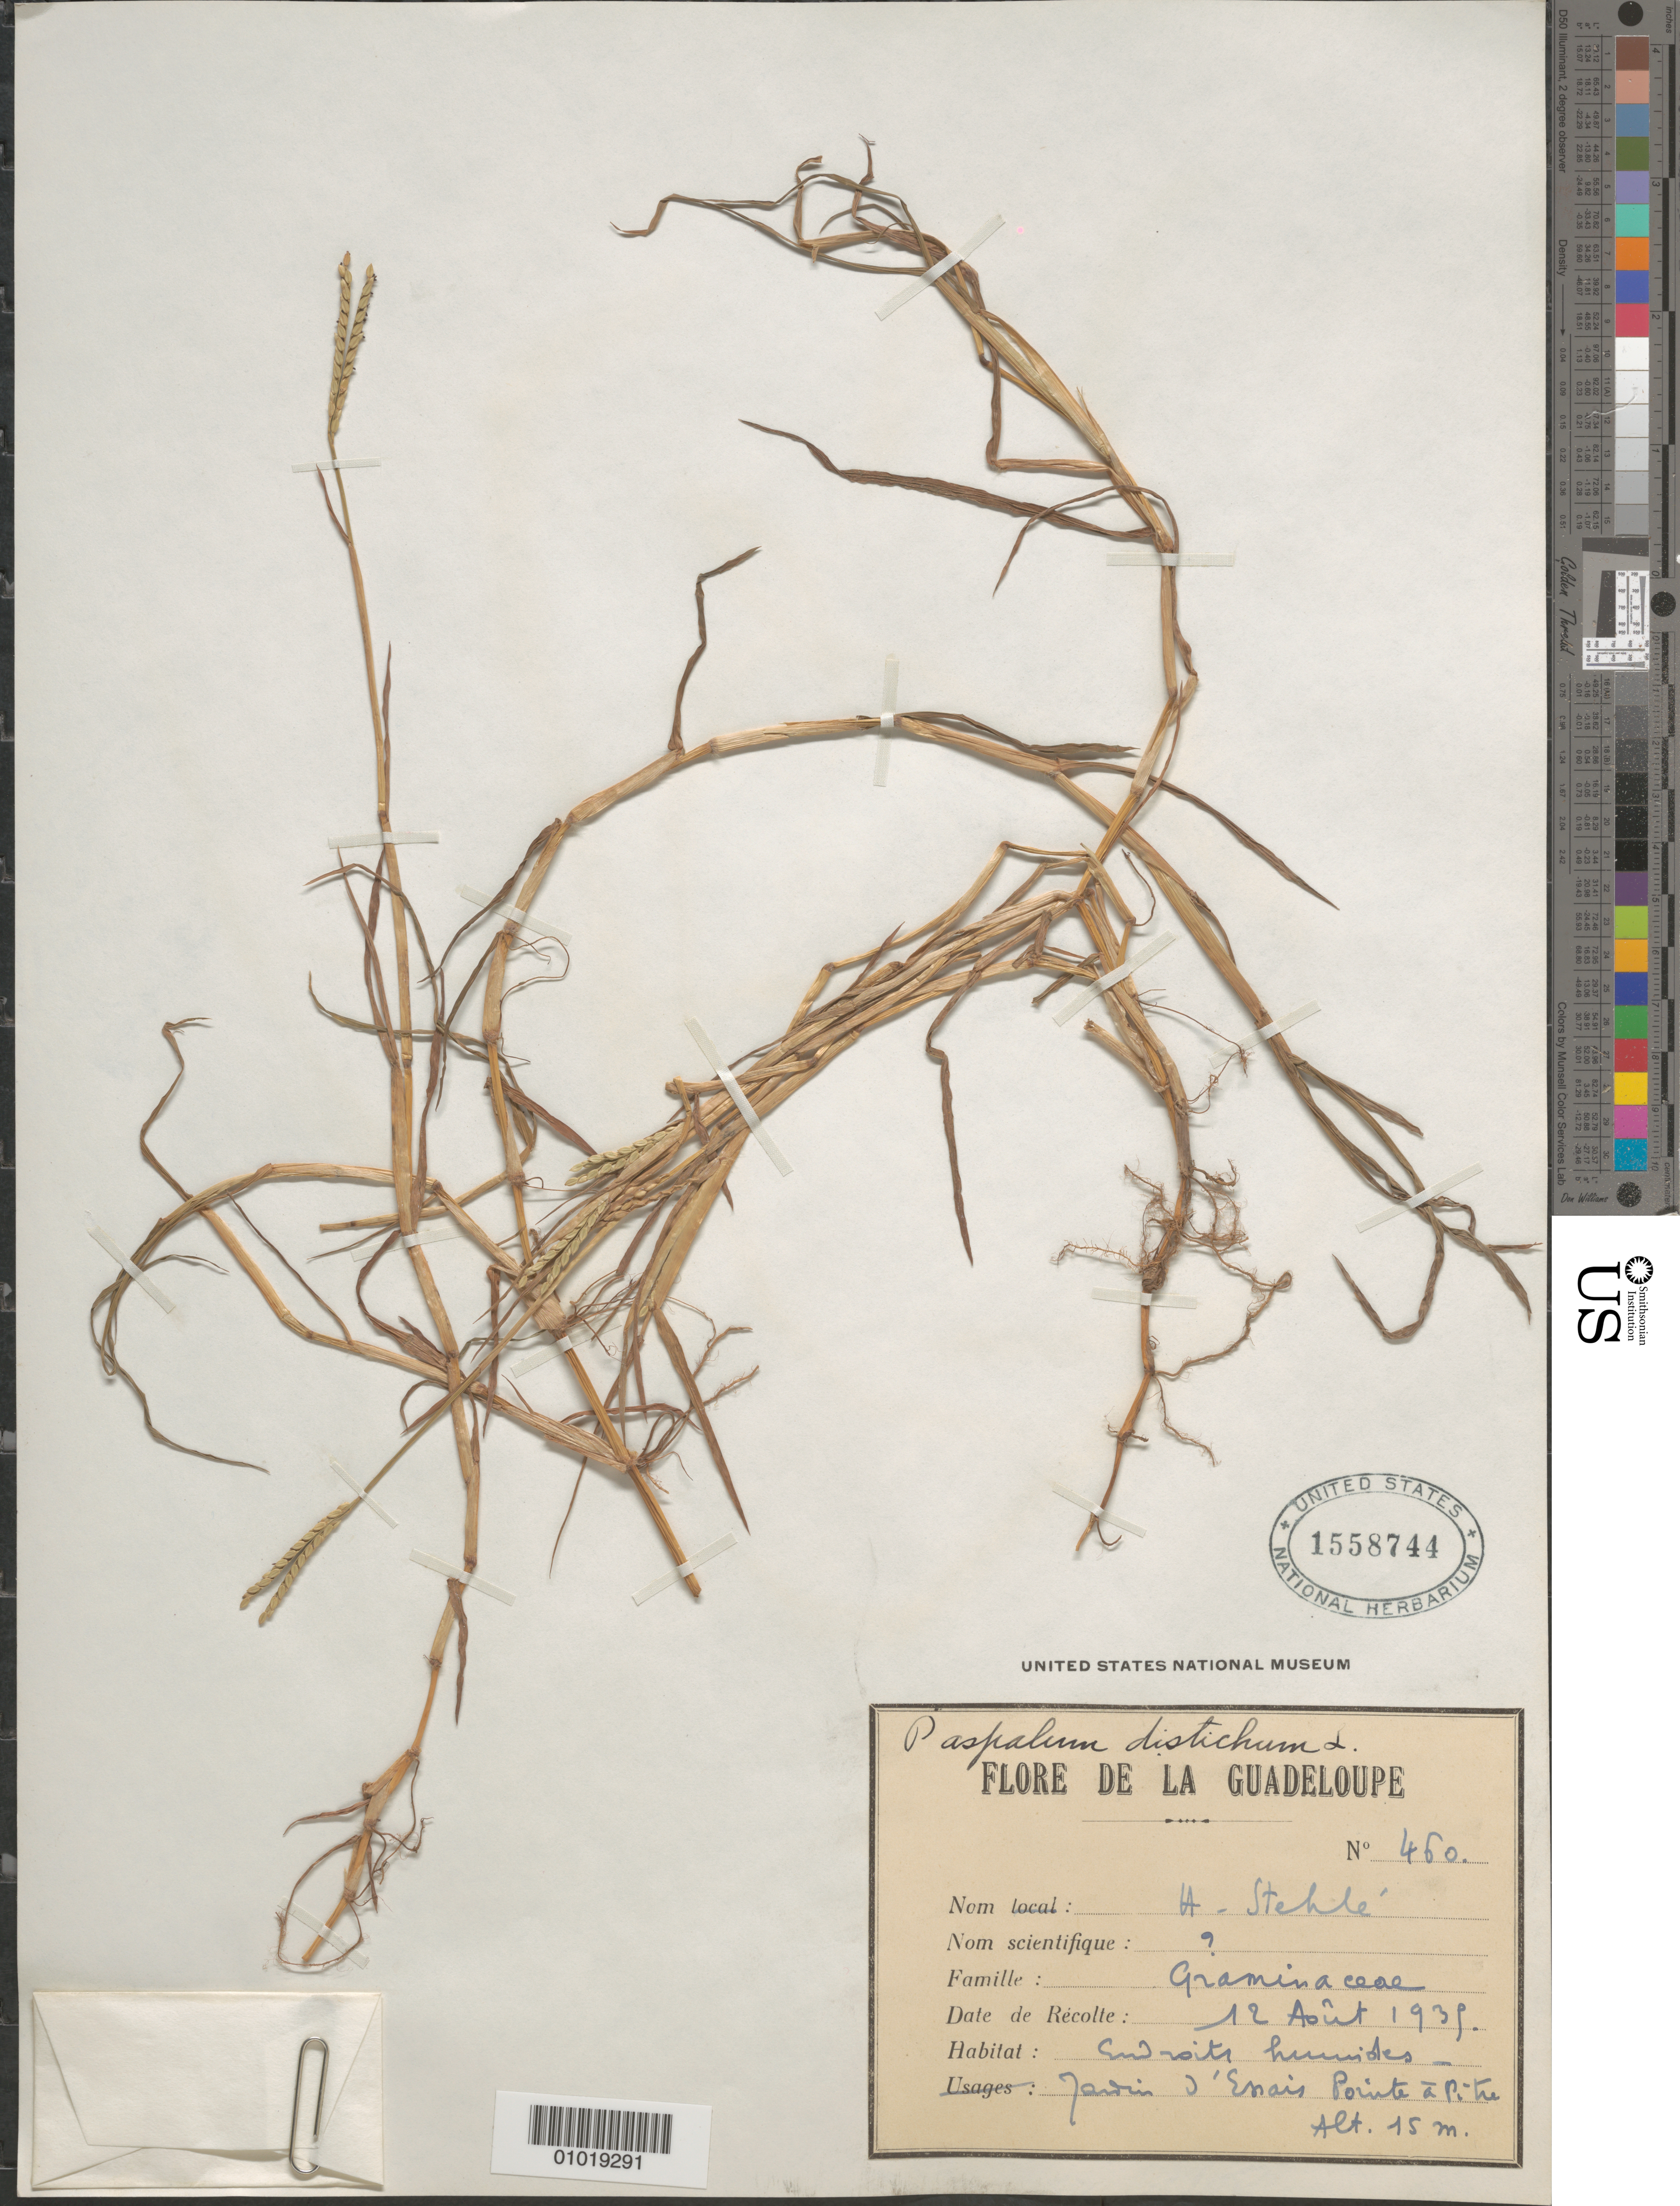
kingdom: Plantae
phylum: Tracheophyta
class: Liliopsida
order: Poales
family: Poaceae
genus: Paspalum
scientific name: Paspalum distichum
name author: L.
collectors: H. Stehlé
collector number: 460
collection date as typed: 12 Aug 1938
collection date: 1938-08-12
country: Guadeloupe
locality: Jradin j'Enais Pointe a Pite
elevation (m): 15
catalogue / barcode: US 1558744